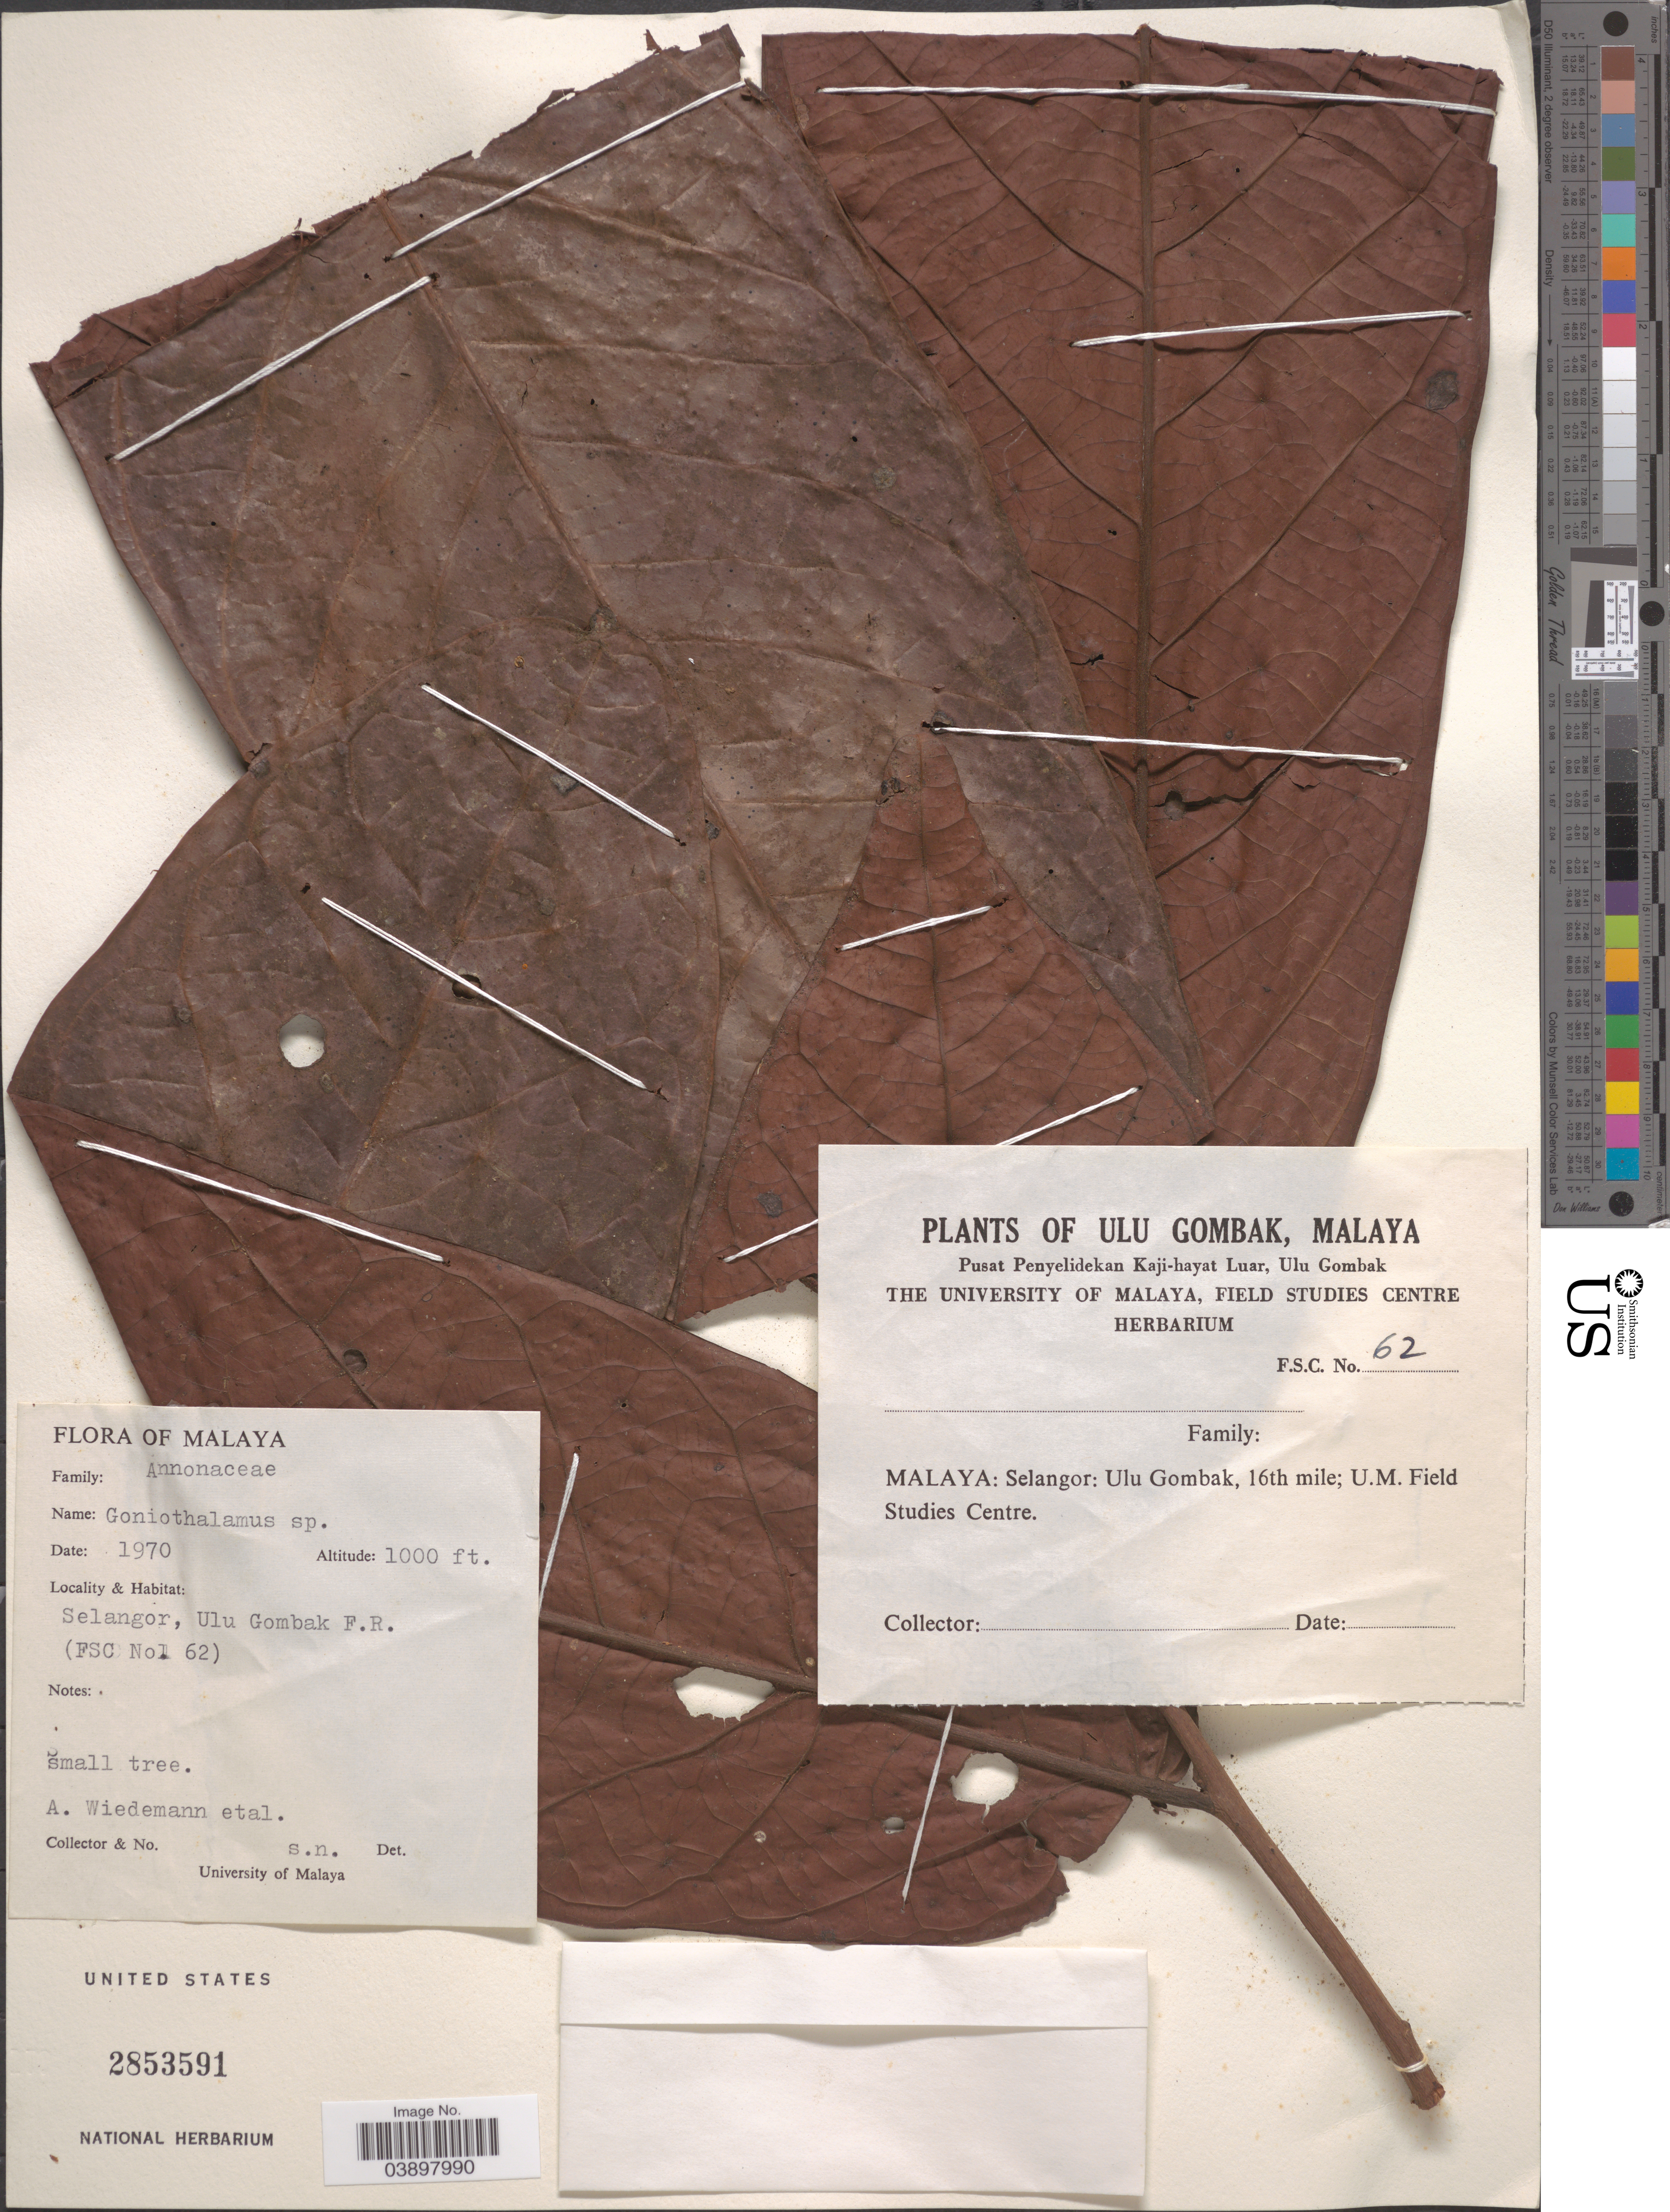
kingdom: Plantae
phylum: Tracheophyta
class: Magnoliopsida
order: Magnoliales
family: Annonaceae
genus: Goniothalamus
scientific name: Goniothalamus sp.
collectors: E. Wiedemann & et al.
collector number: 62?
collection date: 1970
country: Malaysia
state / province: Selangor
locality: Malaya. Ulu Gombak F. R. 16th mile; U.M. Field Studies Centre.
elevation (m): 305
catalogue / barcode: US 2853591